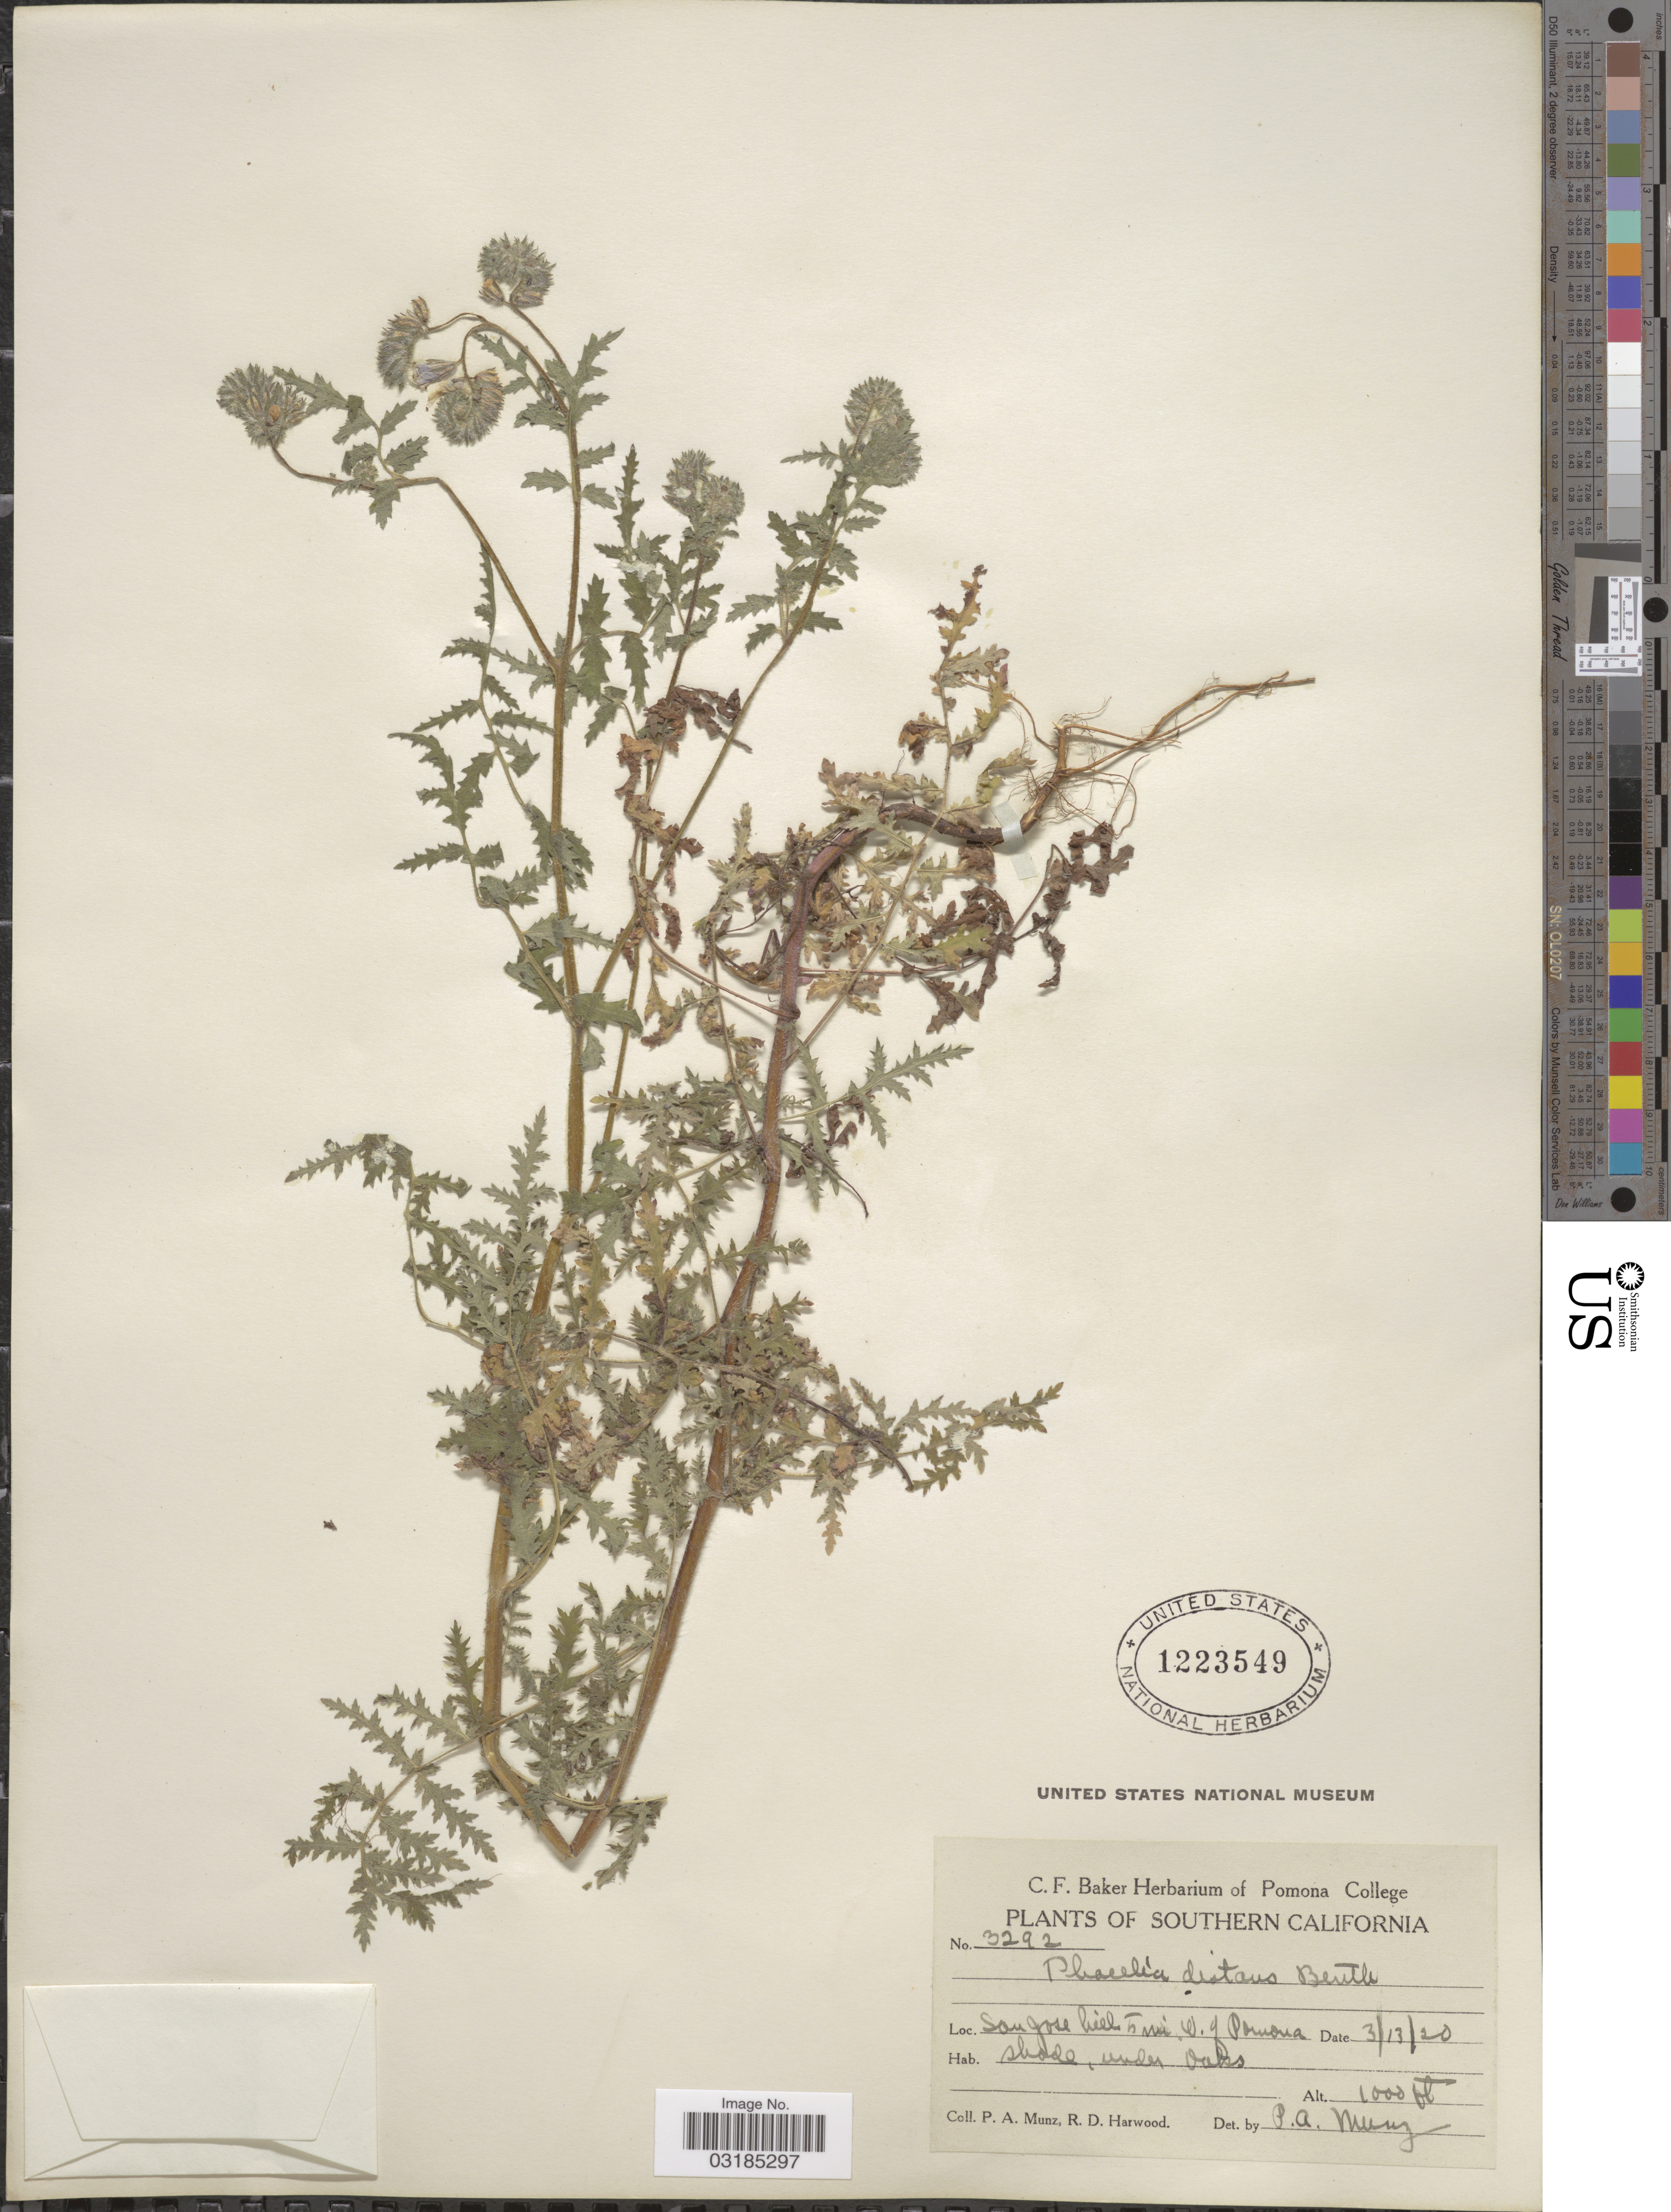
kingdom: Plantae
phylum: Tracheophyta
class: Magnoliopsida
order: Boraginales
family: Hydrophyllaceae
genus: Phacelia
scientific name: Phacelia distans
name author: Benth.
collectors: P. A. Munz & R. Hardwood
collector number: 3292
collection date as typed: Transcribed d/m/y: 13/3/20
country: United States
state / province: California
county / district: Los Angeles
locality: Southern California. San Jose hill 5 mi. W. of Pomona.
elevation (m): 305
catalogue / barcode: US 1223549